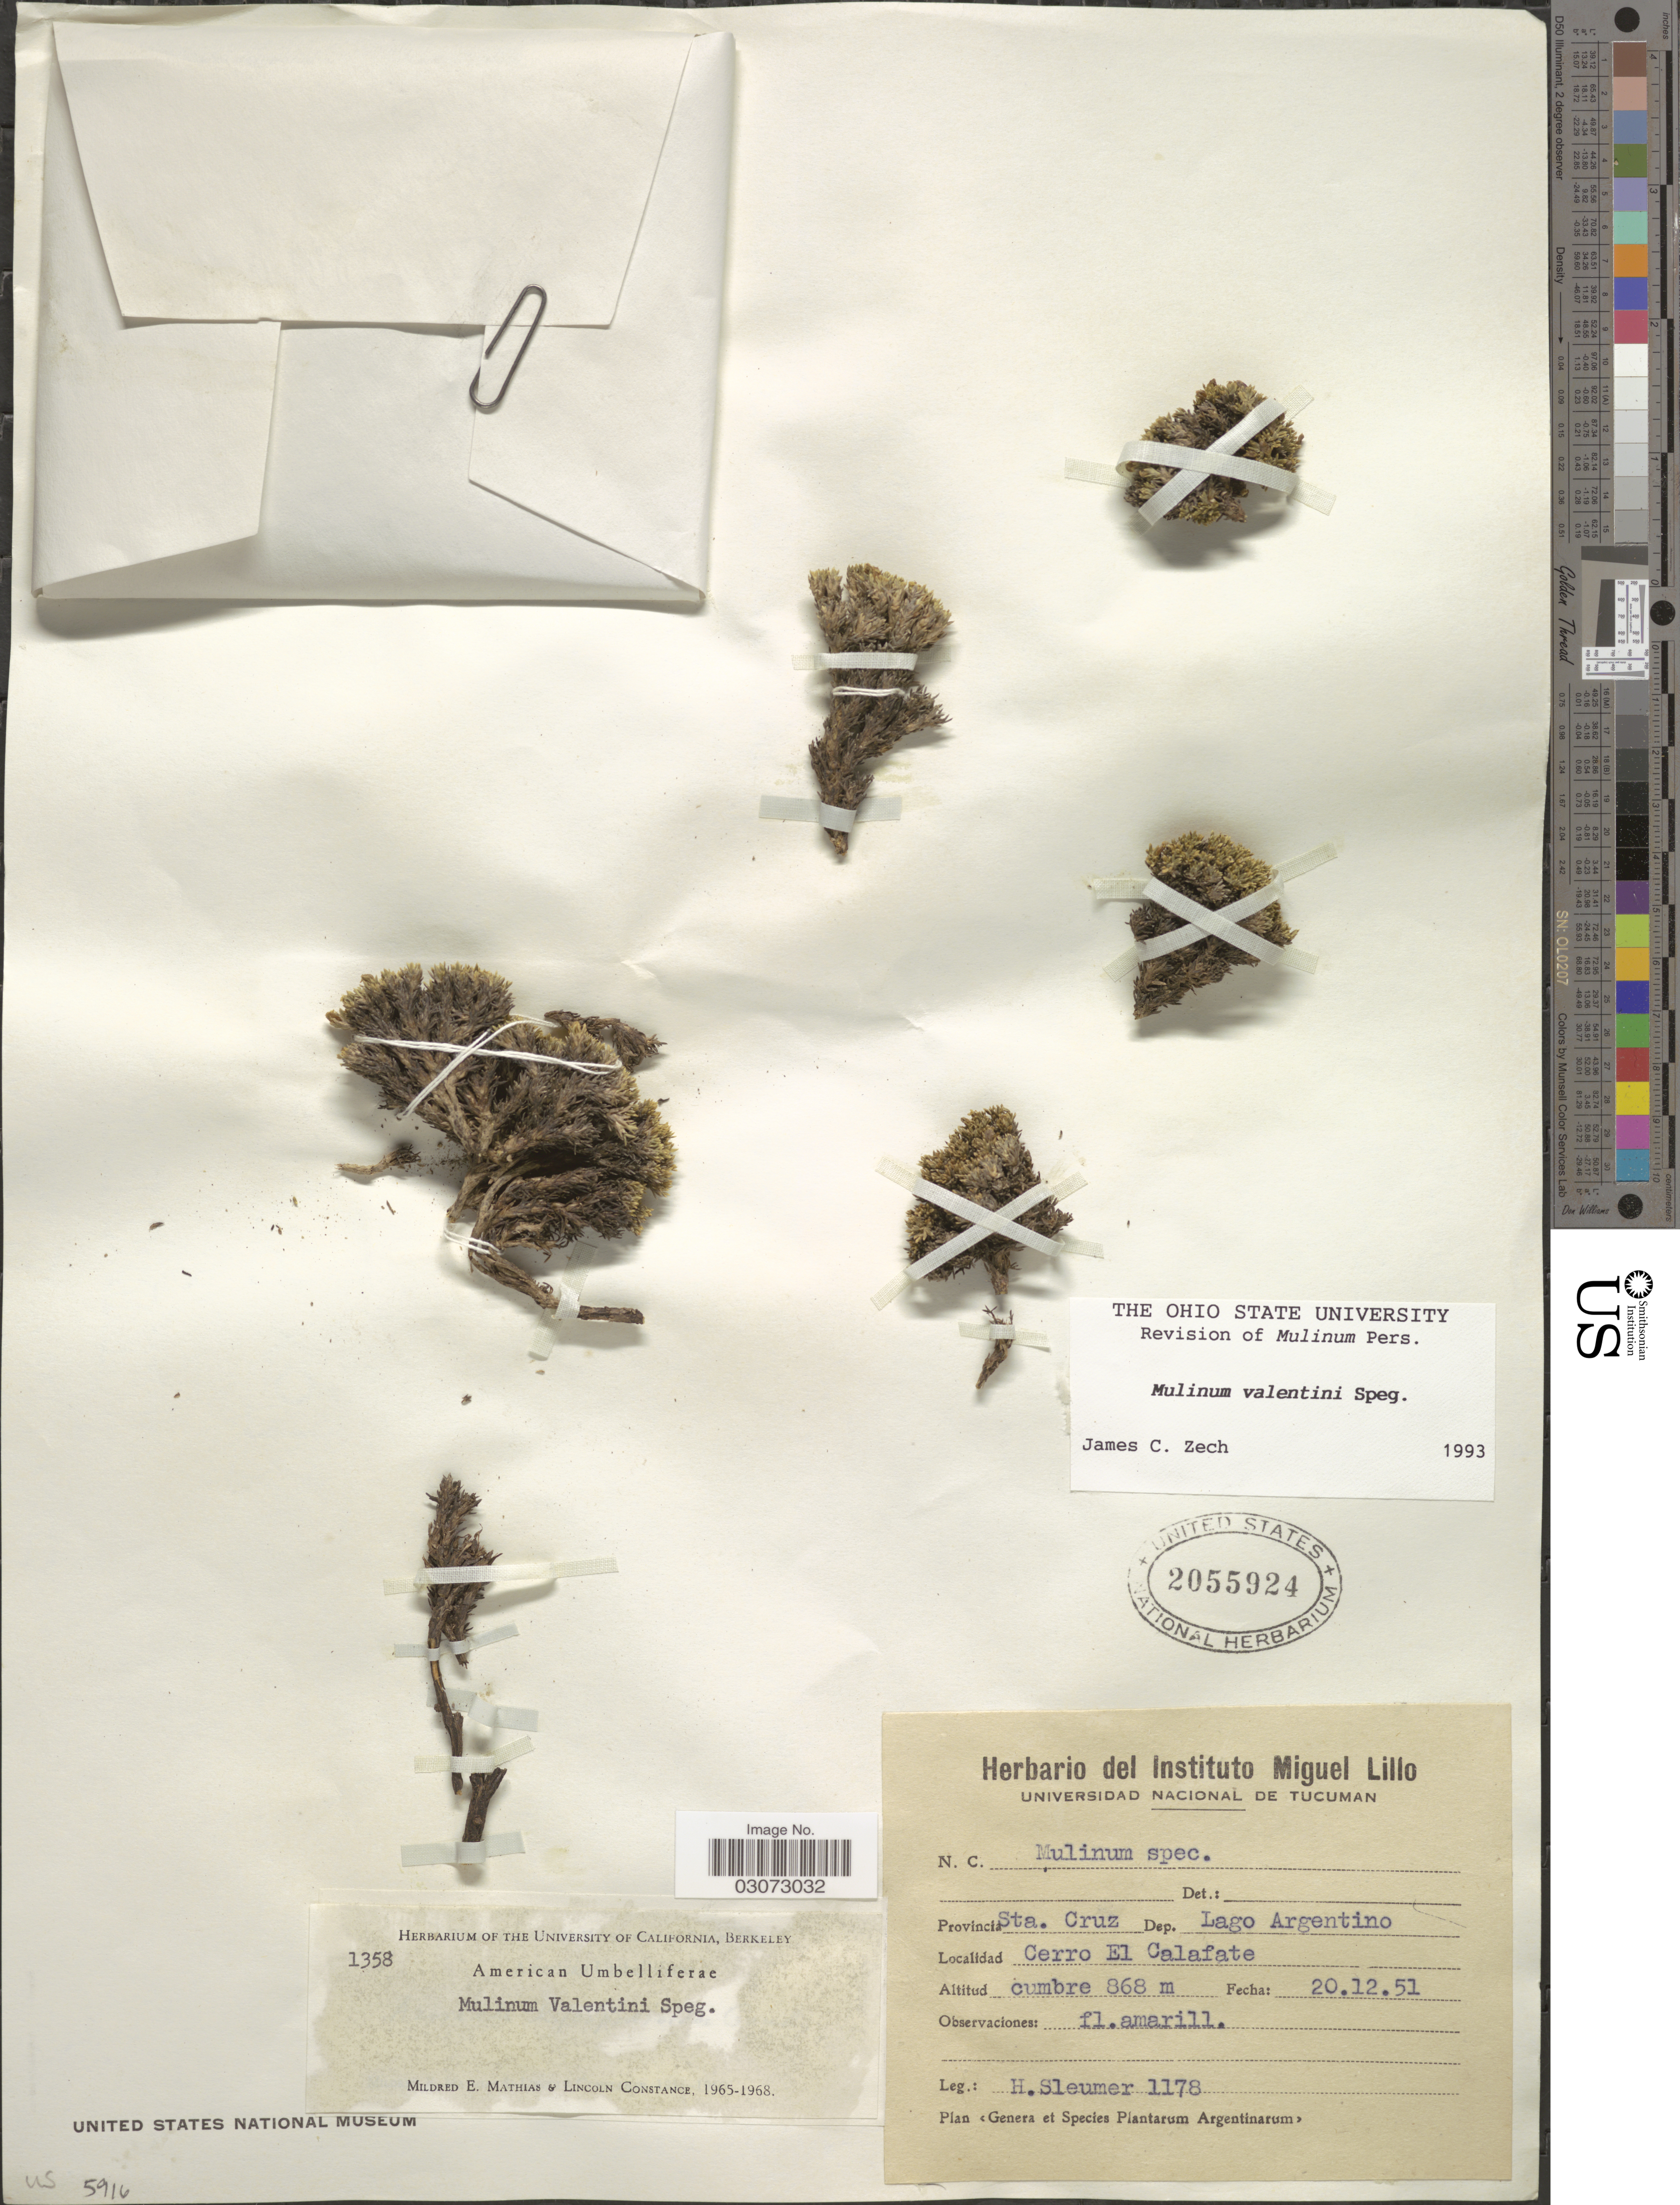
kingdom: Plantae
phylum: Tracheophyta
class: Magnoliopsida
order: Apiales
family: Apiaceae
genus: Mulinum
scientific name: Mulinum valentini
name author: Speg.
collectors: H. O. Sleumer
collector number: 1178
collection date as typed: Transcribed d/m/y: 20/12/51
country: Argentina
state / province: Santa Cruz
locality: Provincia Sta. Cruz. Dep. Lago Argentino. Cerro El Calafate.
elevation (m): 868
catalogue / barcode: US 2055924